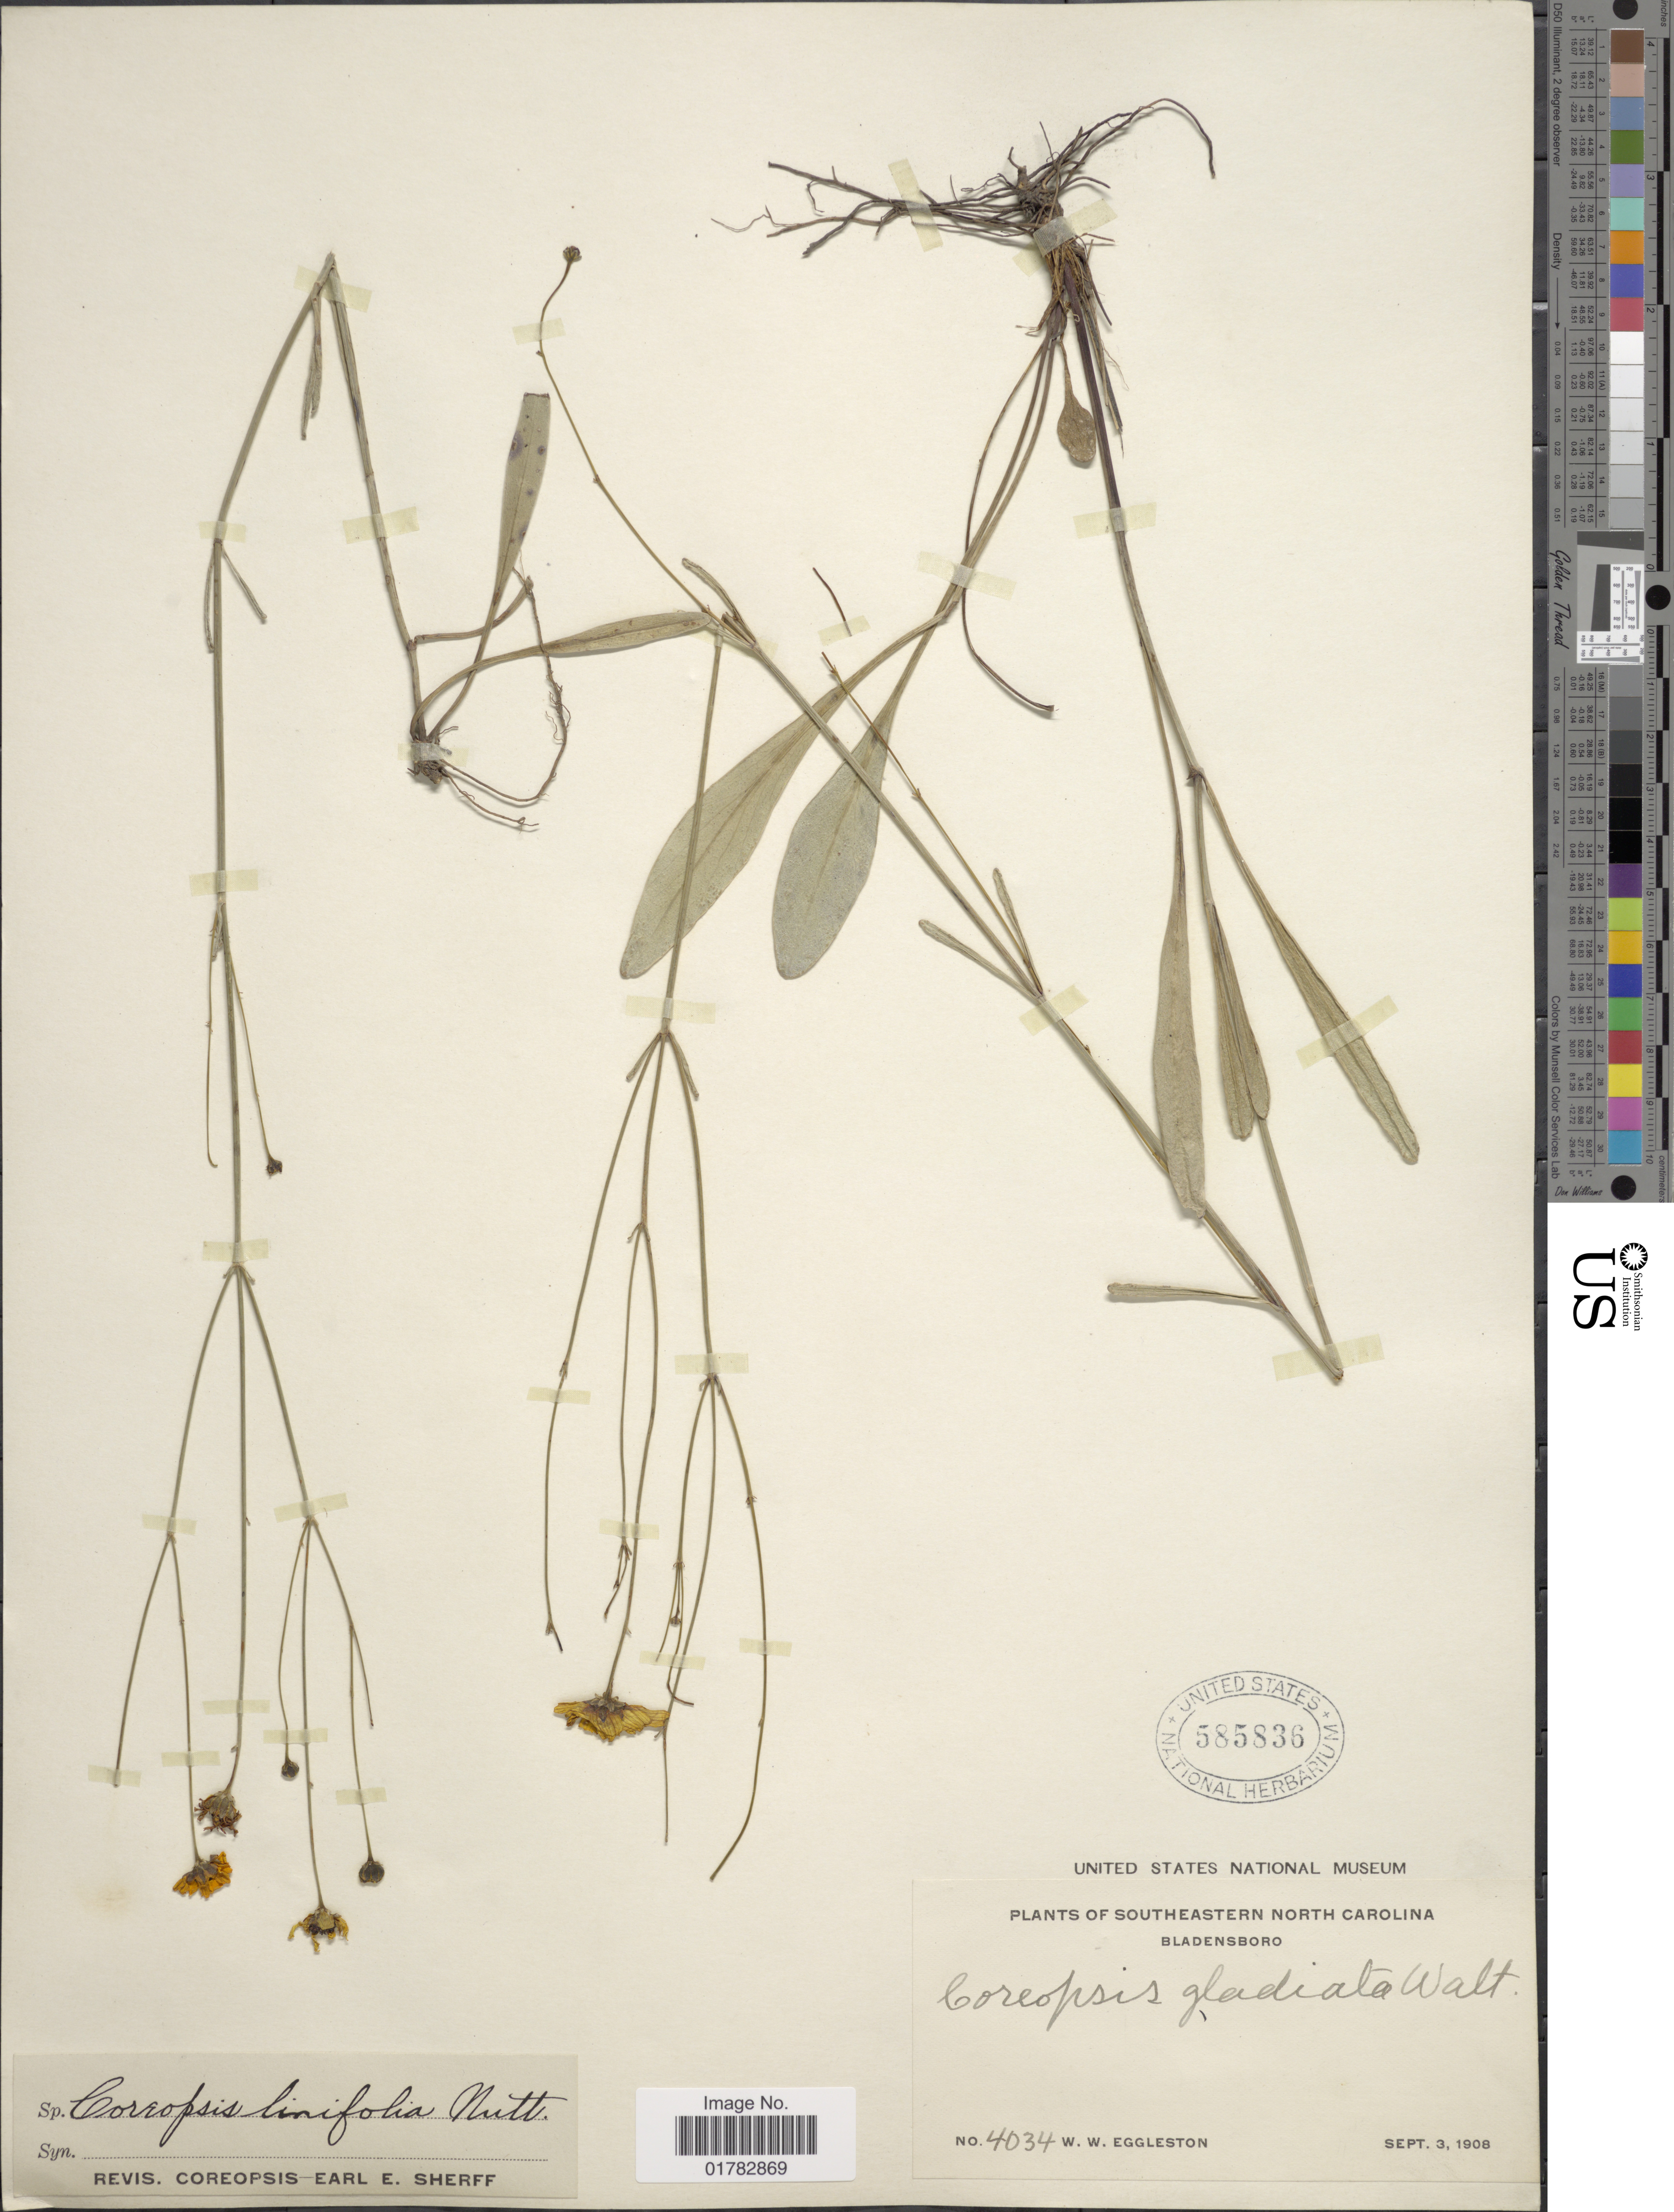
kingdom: Plantae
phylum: Tracheophyta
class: Magnoliopsida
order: Asterales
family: Asteraceae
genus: Coreopsis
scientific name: Coreopsis linifolia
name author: Nutt.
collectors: W. W. Eggleston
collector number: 4034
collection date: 1908-09-03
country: United States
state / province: North Carolina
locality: Southeastern North Caroline, Bladensboro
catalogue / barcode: US 585836